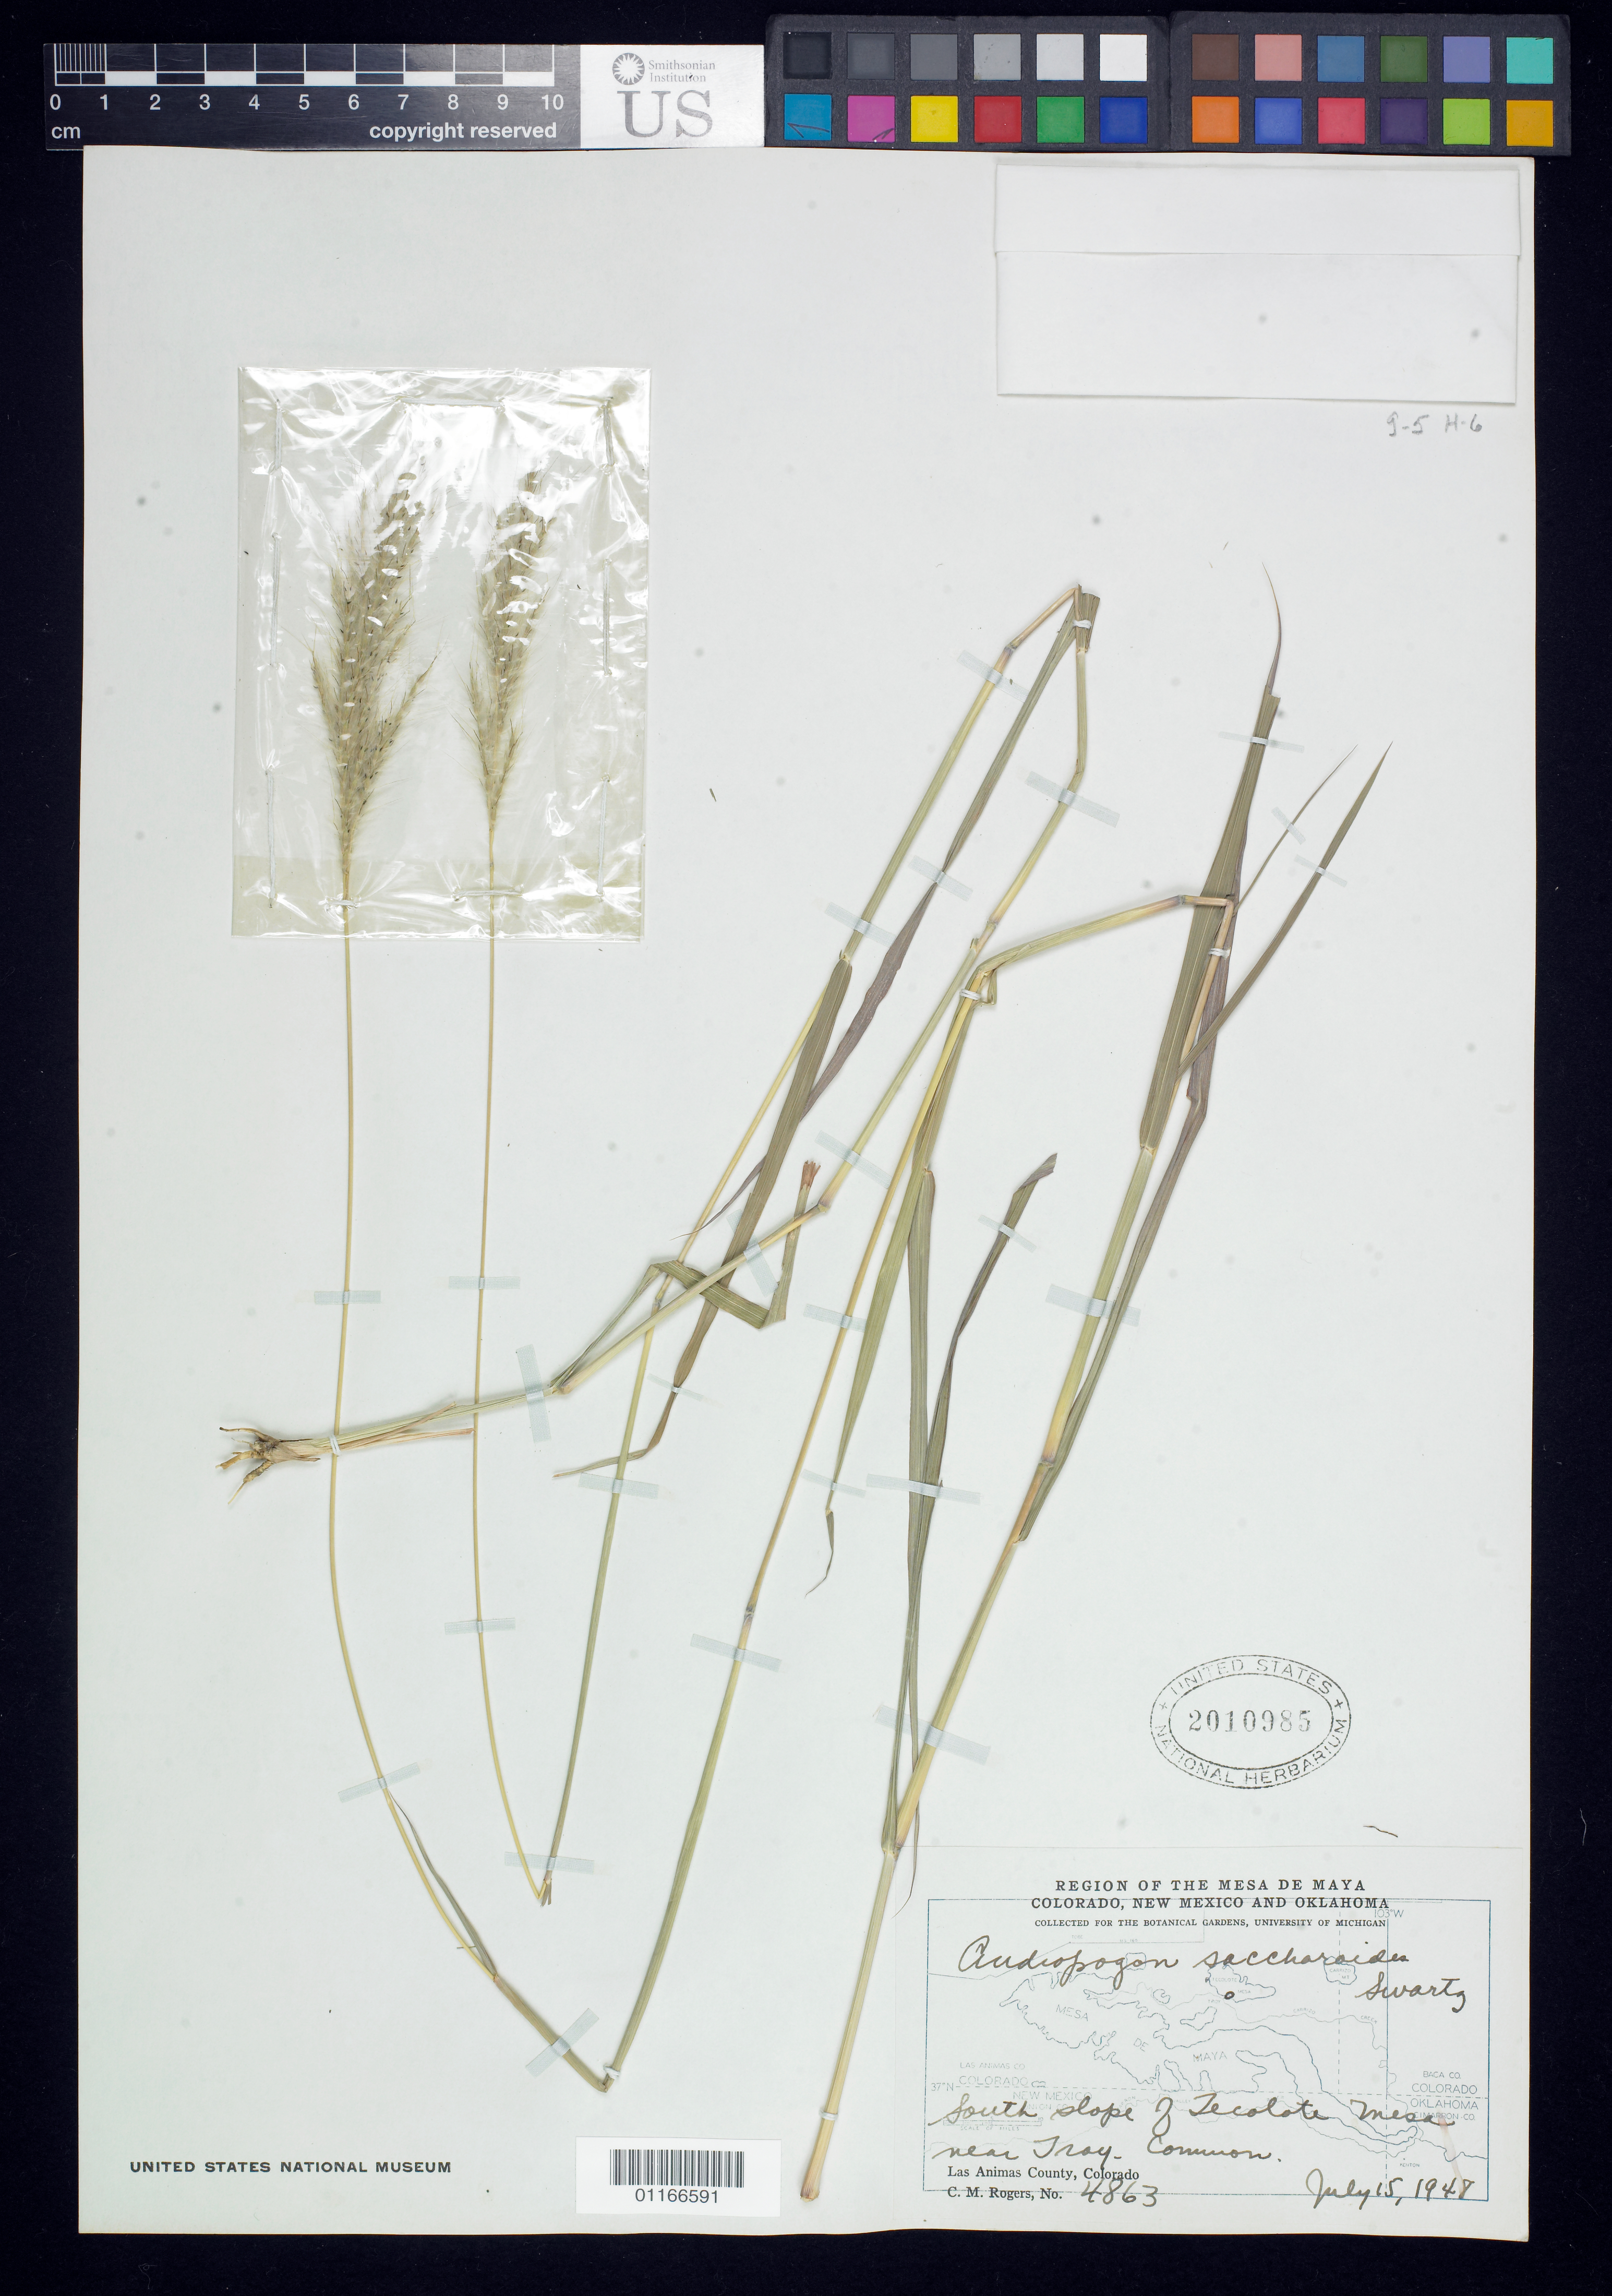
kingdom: Plantae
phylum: Tracheophyta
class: Liliopsida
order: Poales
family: Poaceae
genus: Andropogon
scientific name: Andropogon saccharoides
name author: Sw.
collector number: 4863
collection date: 1948-07-15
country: United States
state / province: Colorado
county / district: Las Animas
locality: South slope of Tecolote Mesa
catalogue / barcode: US 2010985